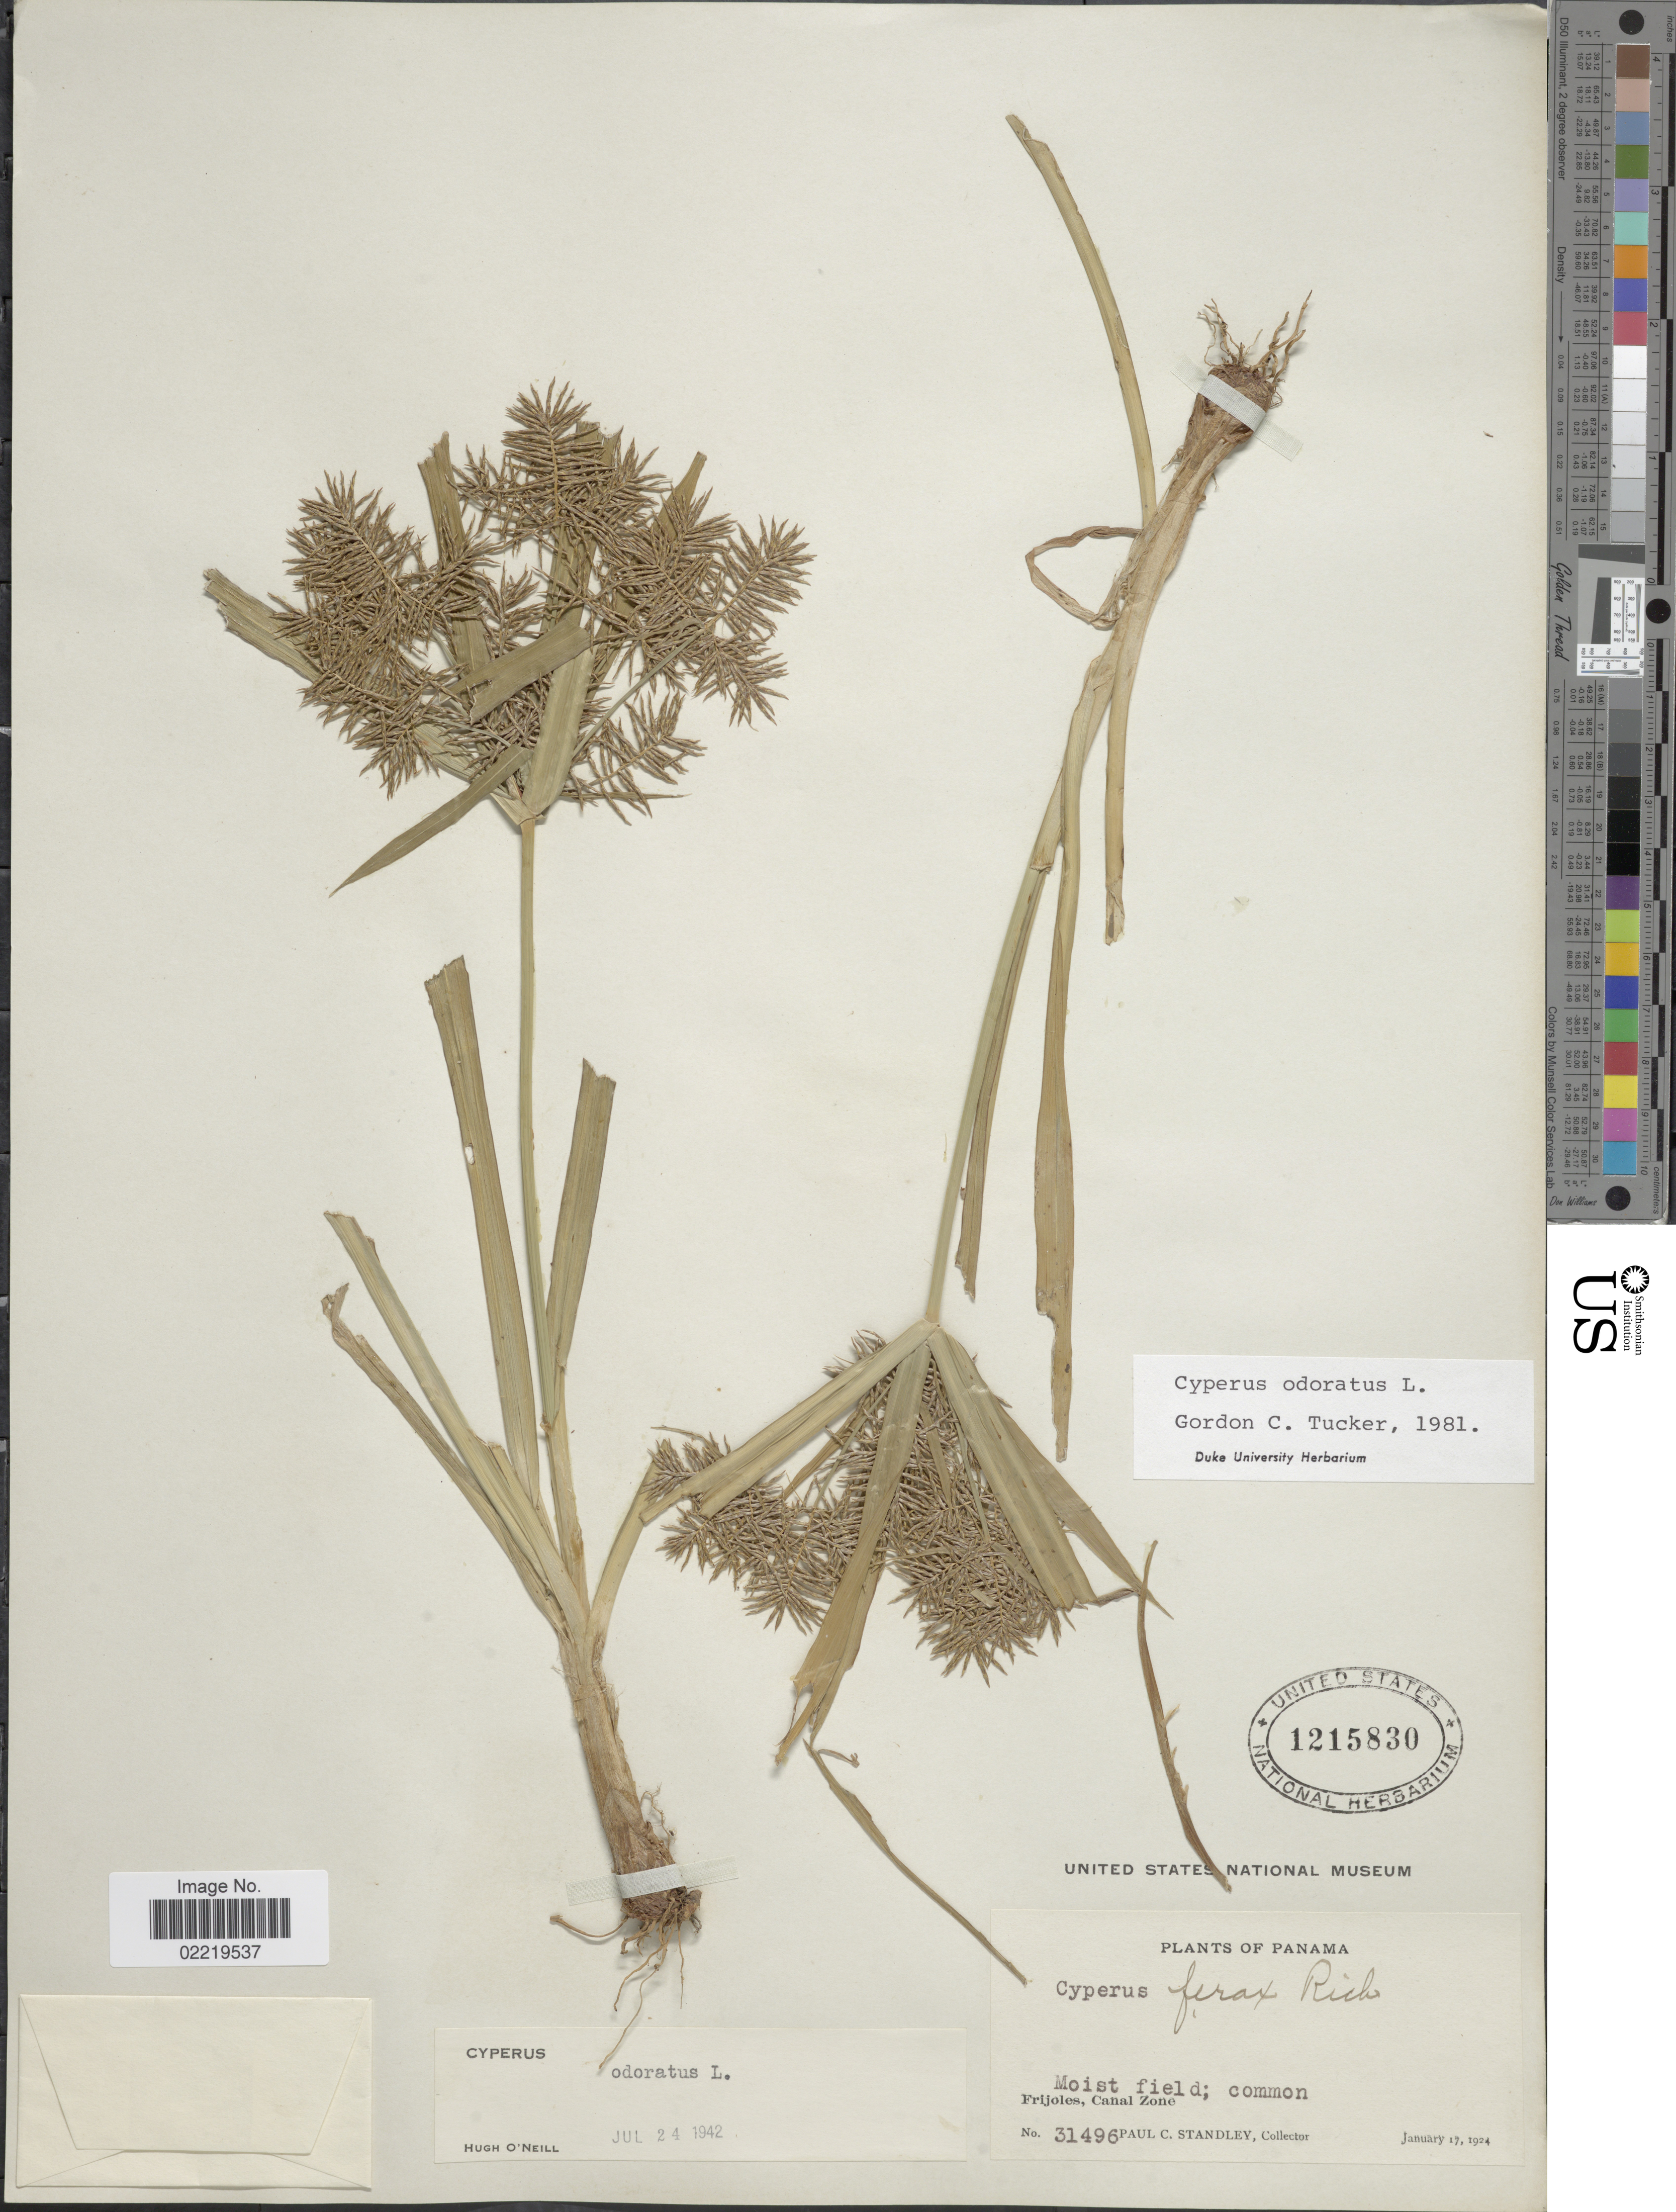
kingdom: Plantae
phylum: Tracheophyta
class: Liliopsida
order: Poales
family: Cyperaceae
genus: Cyperus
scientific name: Cyperus odoratus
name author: L.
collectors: P. C. Standley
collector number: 31496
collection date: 1924-01-17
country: Panama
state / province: Colón / Panamá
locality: Moist field, Frijoles, Canal Zone.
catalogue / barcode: US 1215830